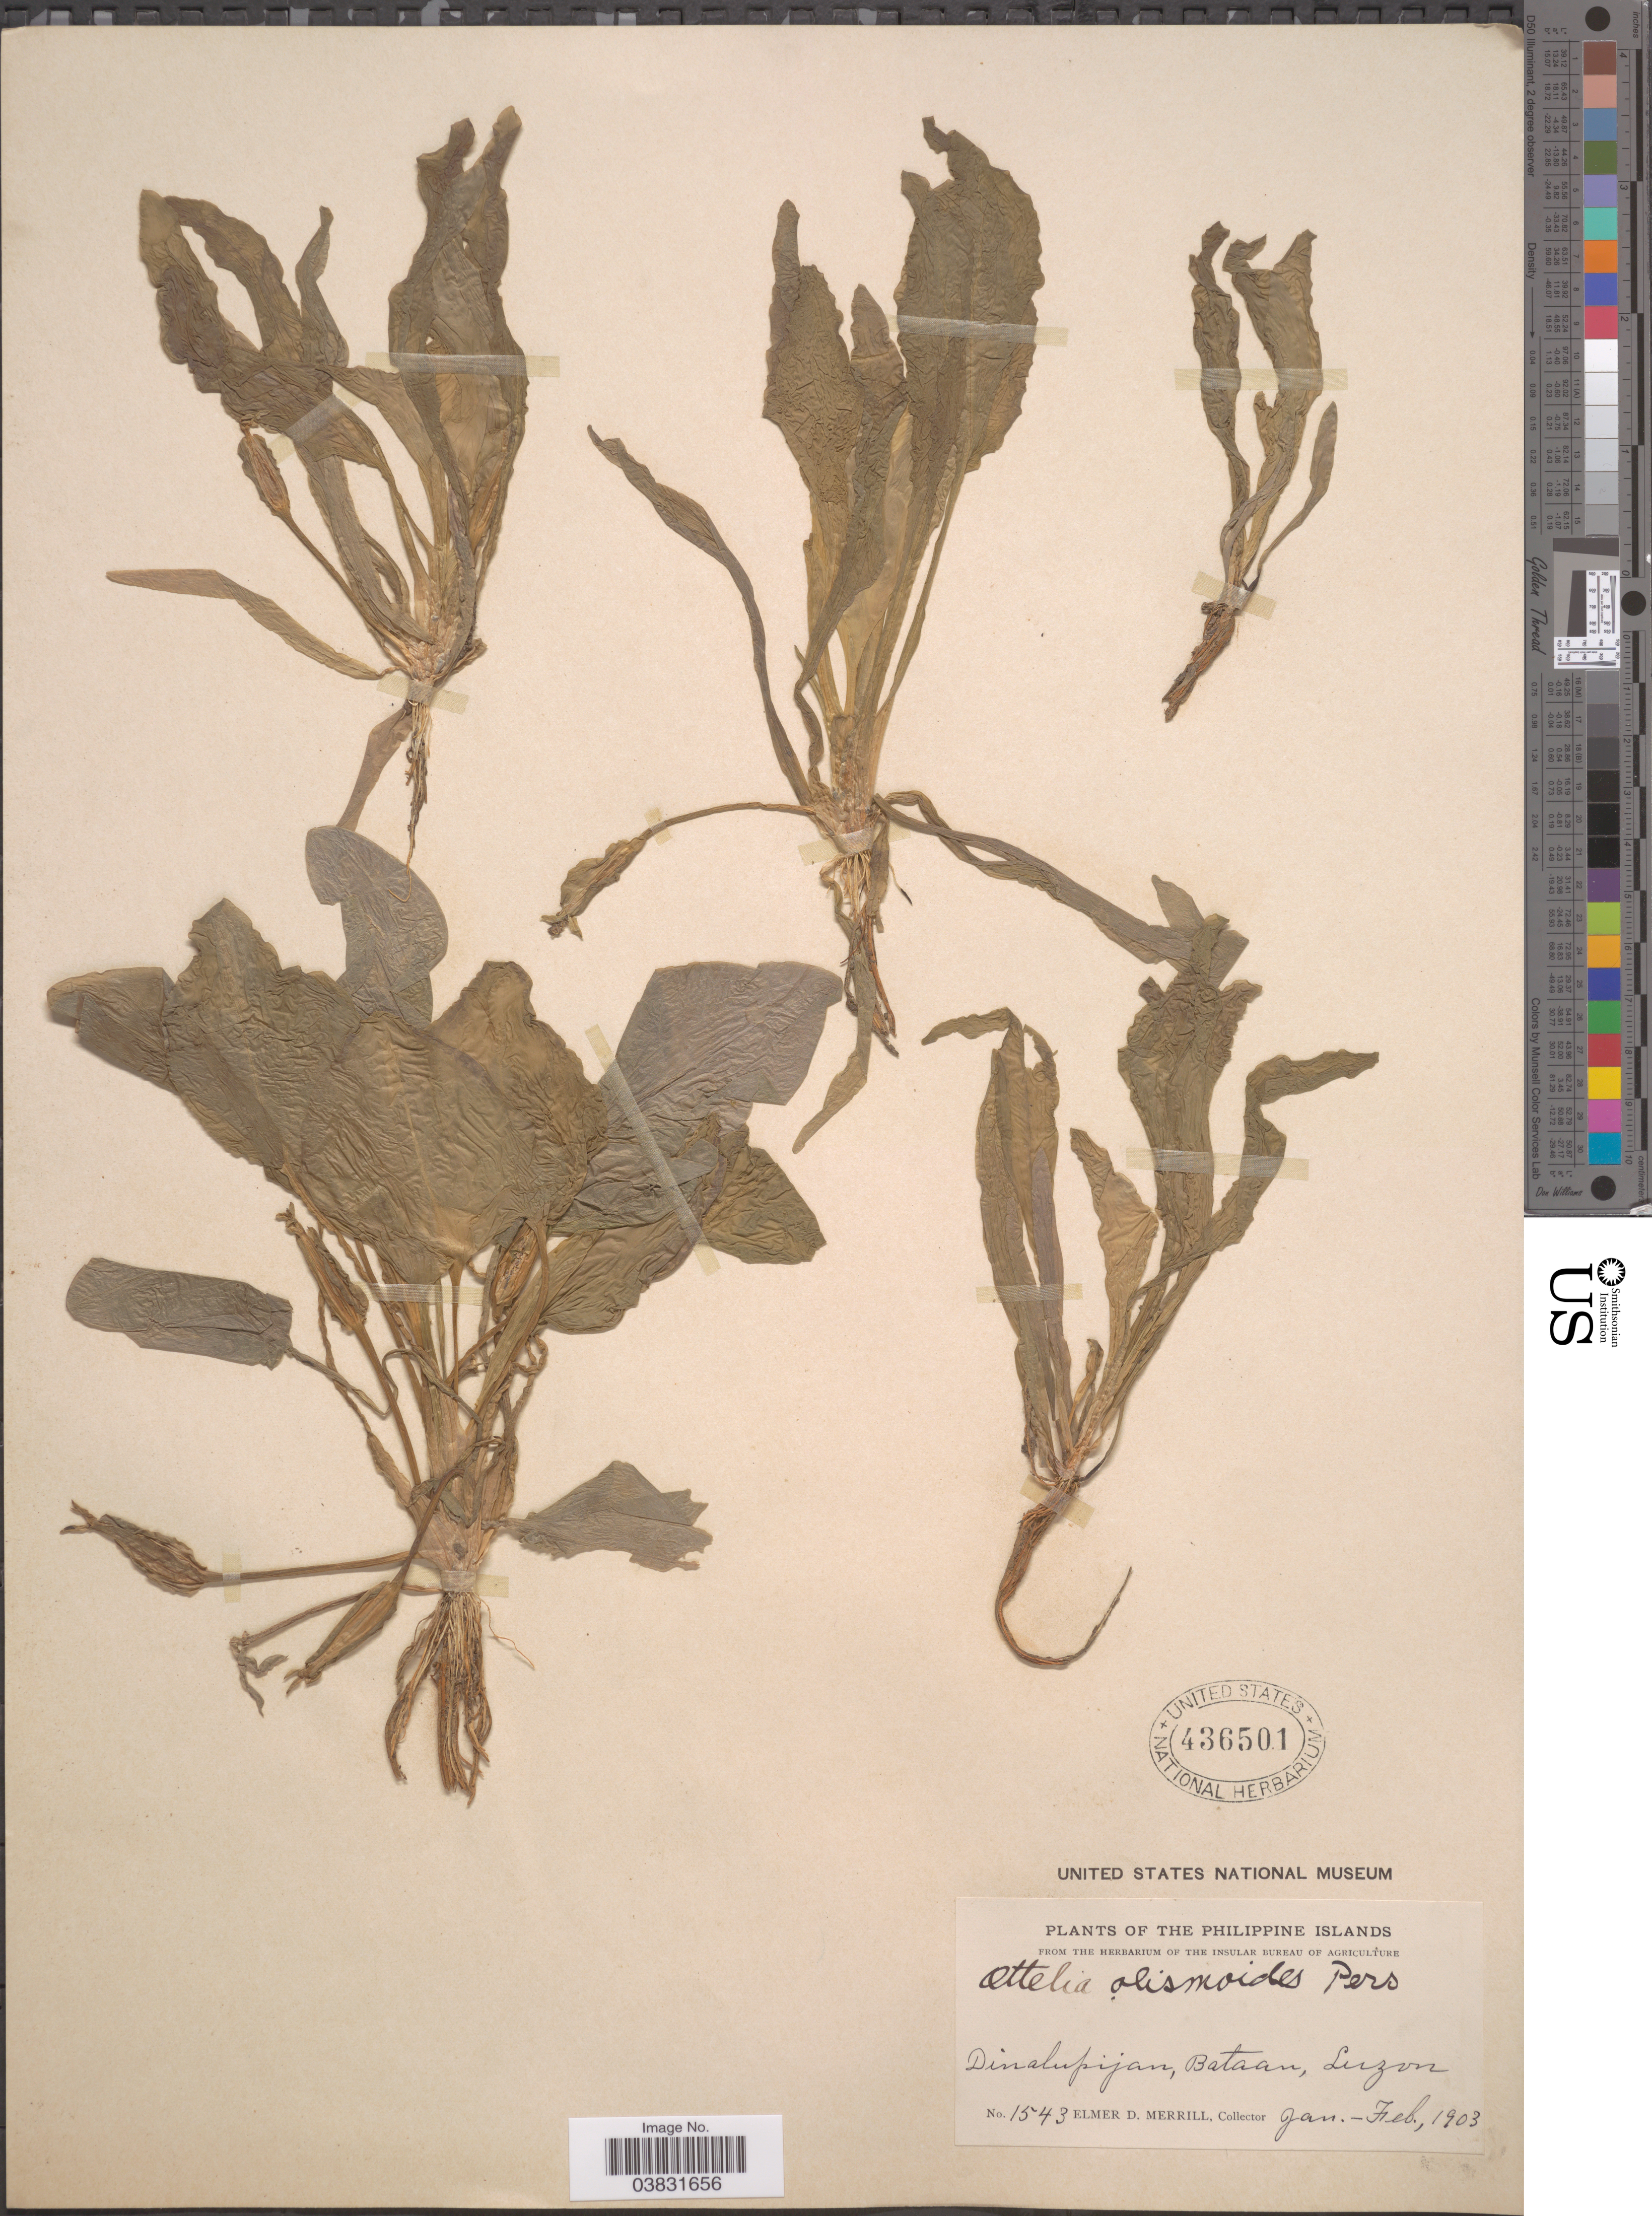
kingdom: Plantae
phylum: Tracheophyta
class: Liliopsida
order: Alismatales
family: Hydrocharitaceae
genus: Ottelia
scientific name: Ottelia alismoides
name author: Pers.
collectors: E. D. Merrill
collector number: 1543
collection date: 1903-01/1903-02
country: Philippines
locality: Dinalupijan, Bataan, Luzon.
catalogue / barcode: US 436501